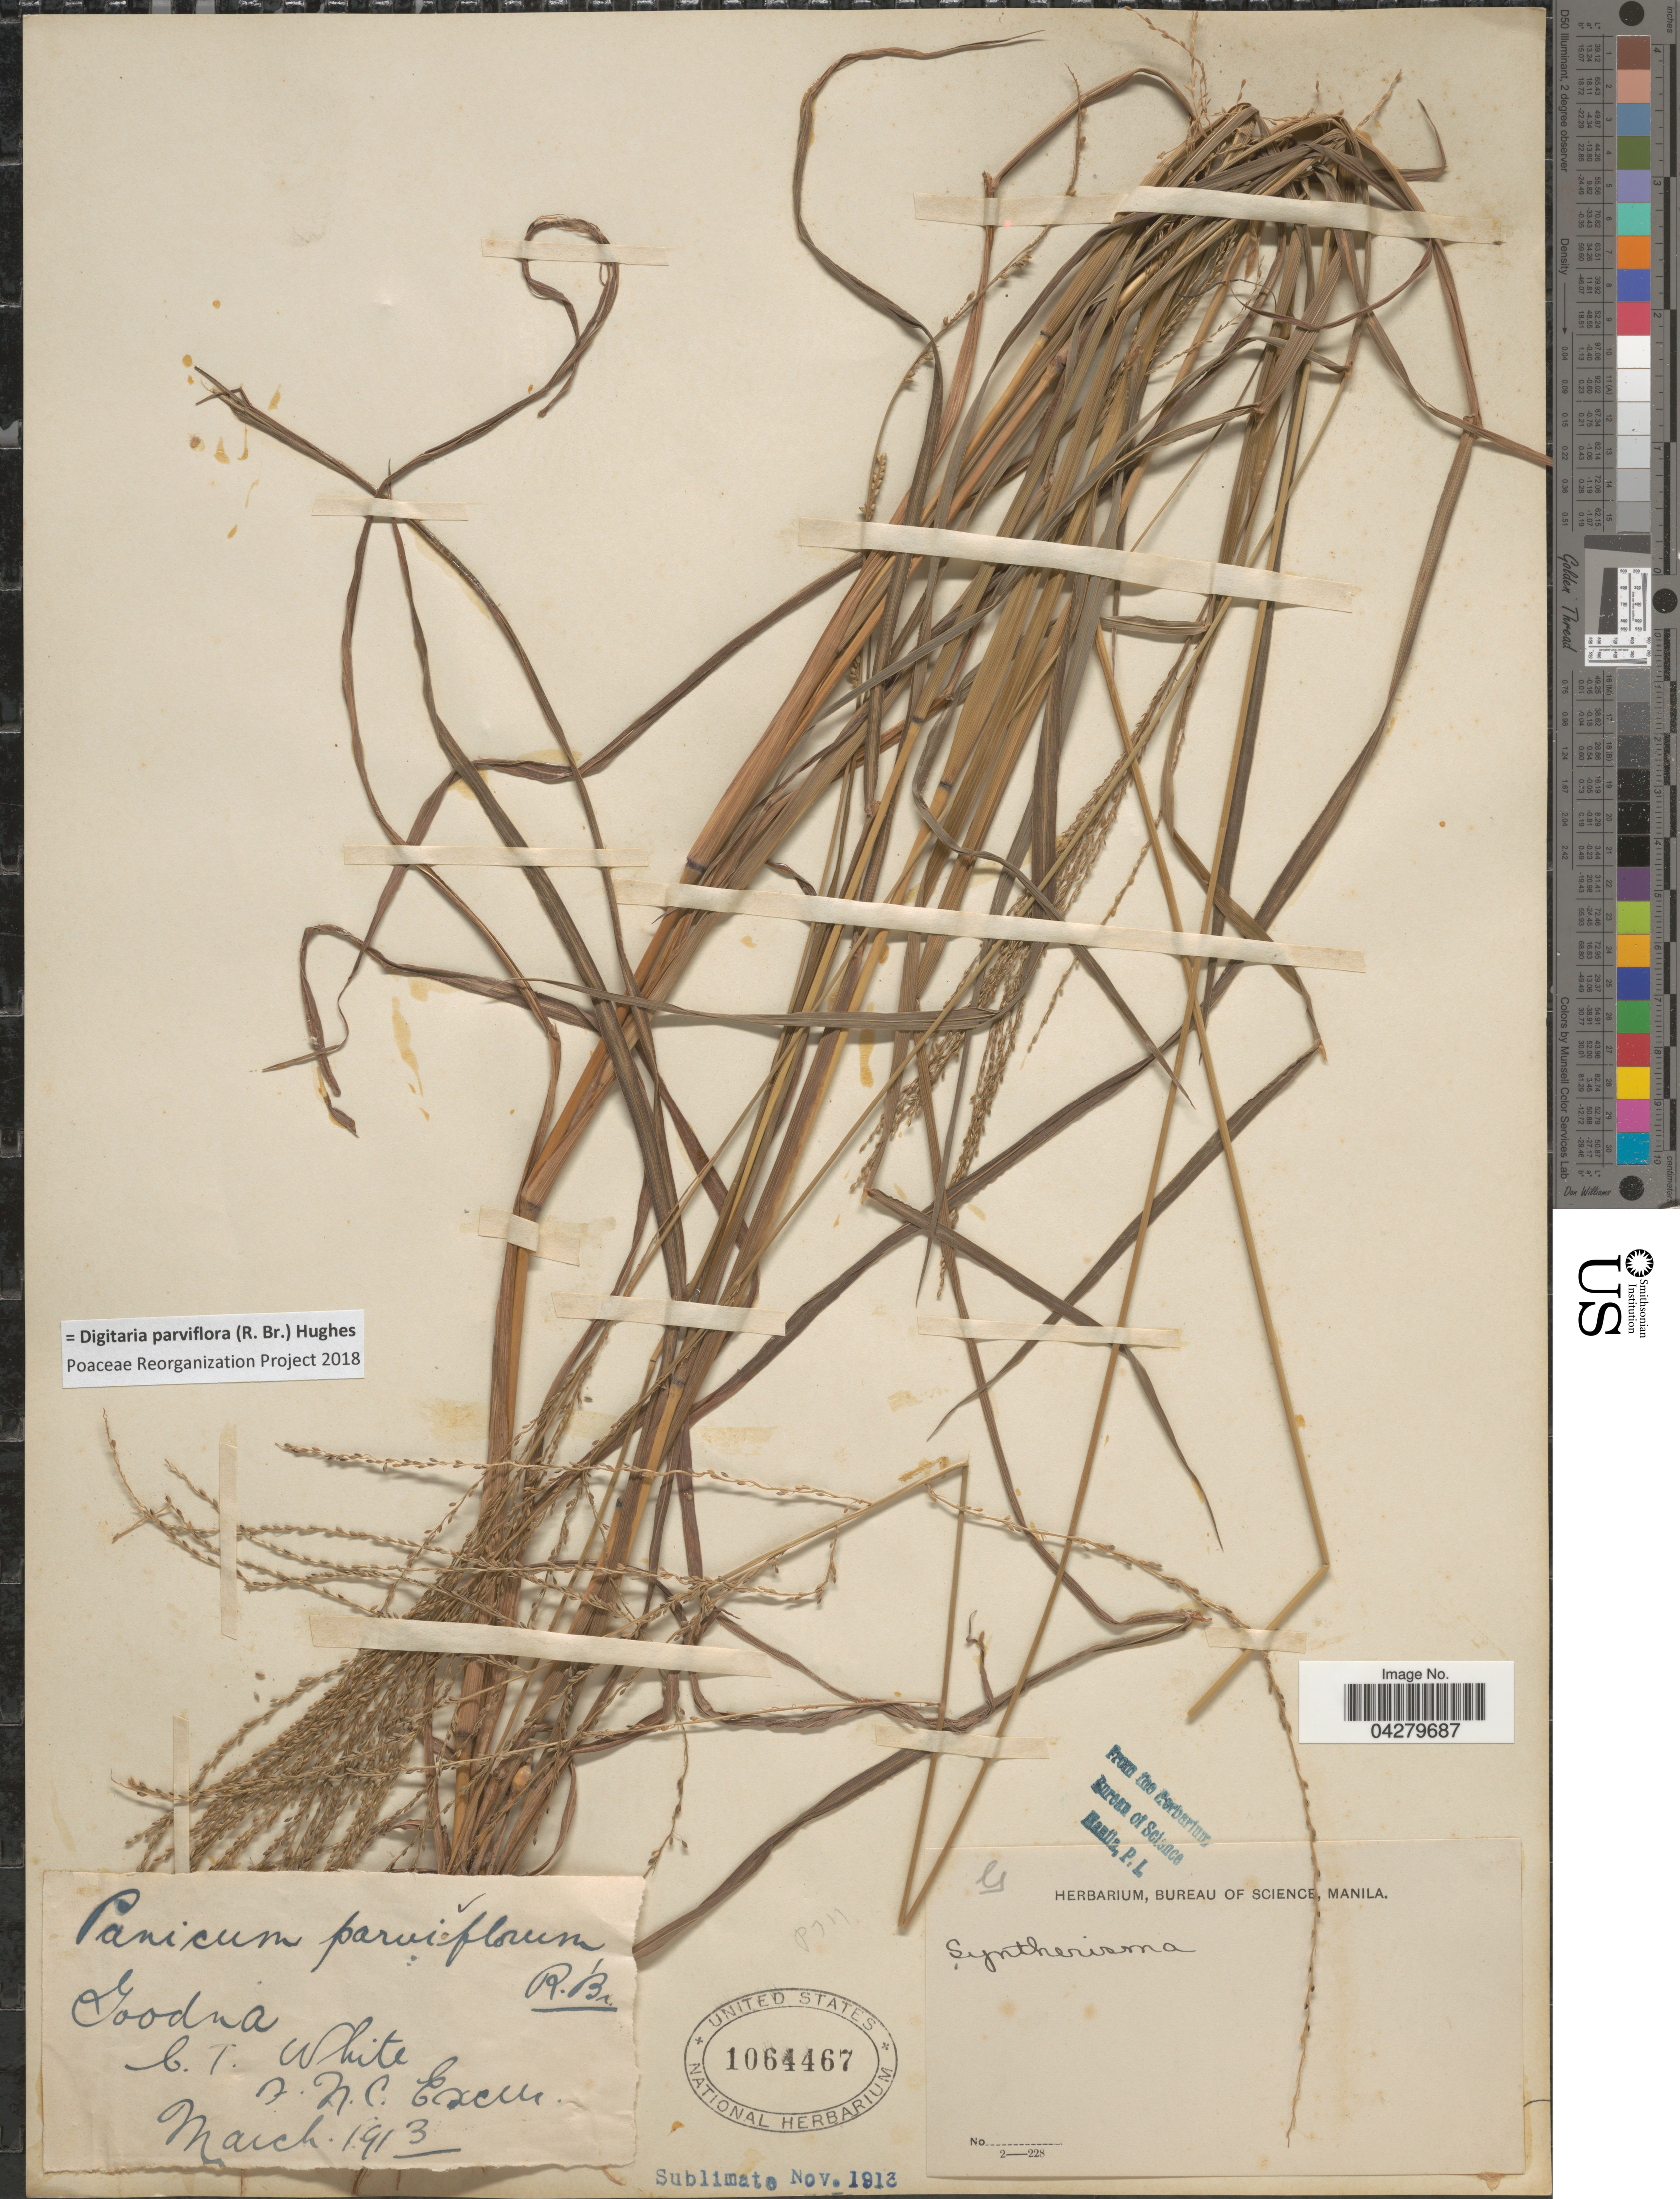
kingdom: Plantae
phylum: Tracheophyta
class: Liliopsida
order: Poales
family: Poaceae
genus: Digitaria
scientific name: Digitaria parviflora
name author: (R. Br.) Hughes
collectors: C. T. White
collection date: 1913-03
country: Australia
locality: Goodna.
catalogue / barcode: US 1064467